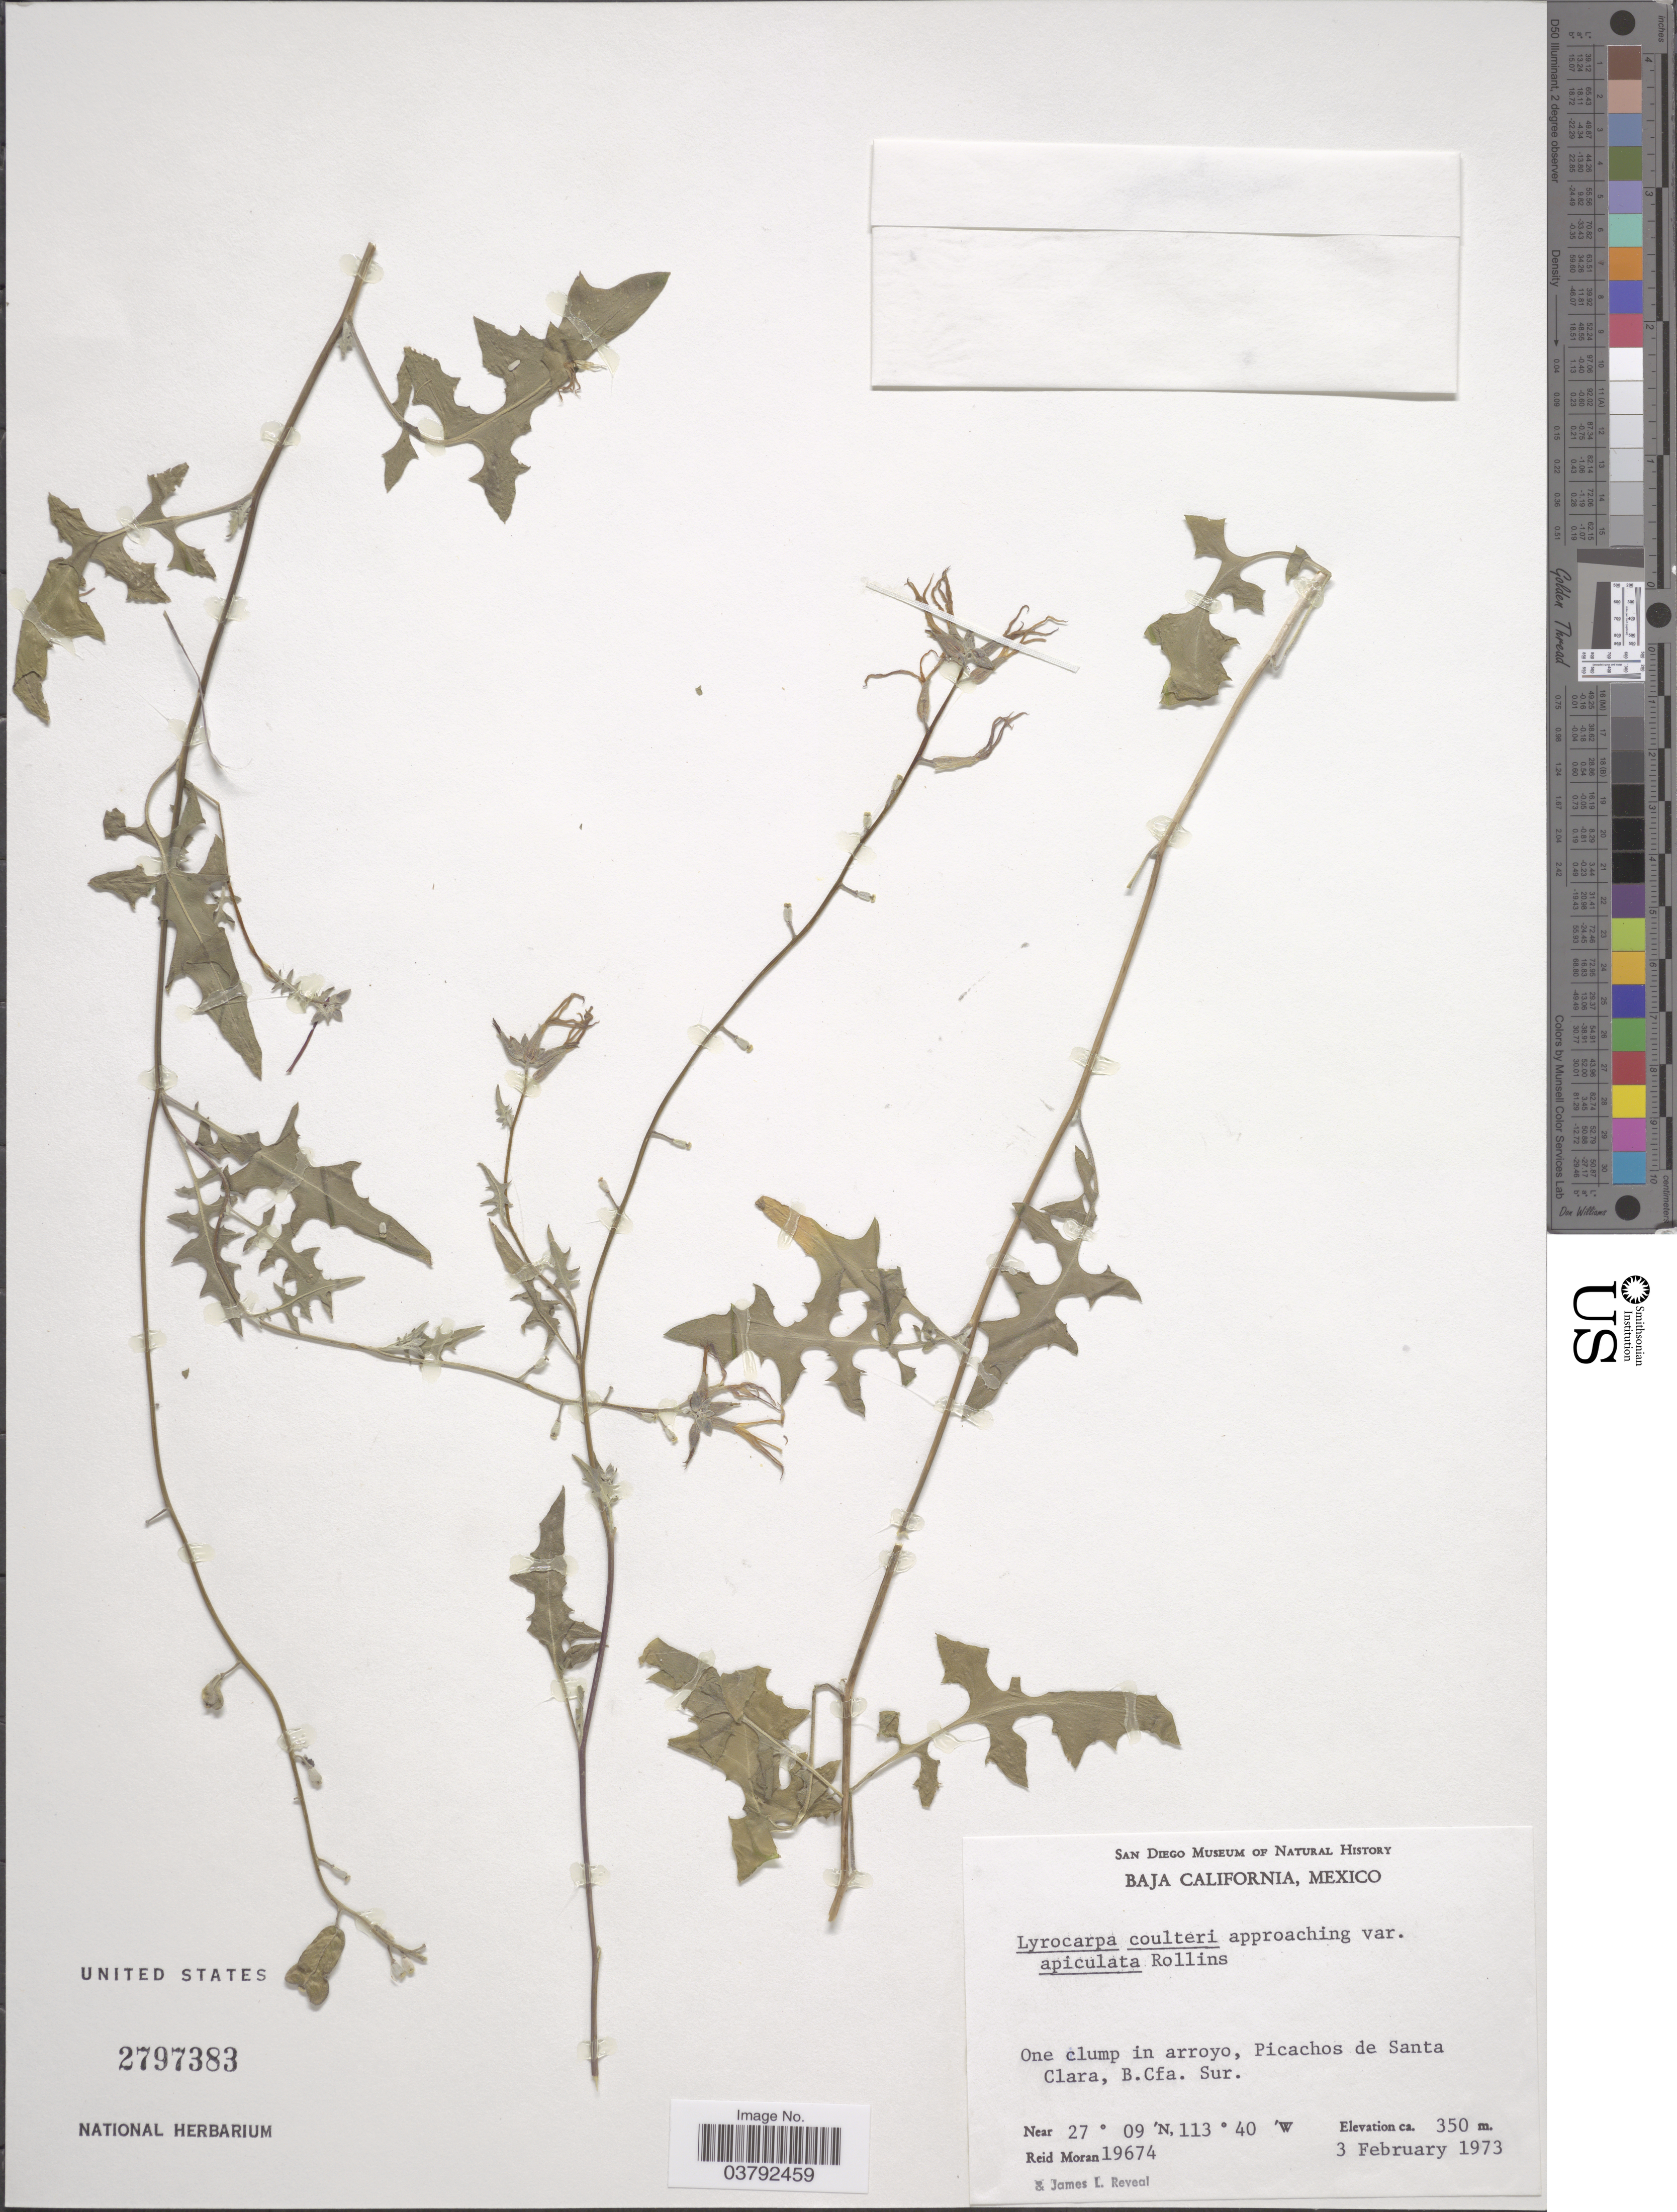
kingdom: Plantae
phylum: Tracheophyta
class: Magnoliopsida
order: Brassicales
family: Brassicaceae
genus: Lyrocarpa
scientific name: Lyrocarpa coulteri var. apiculata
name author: Rollins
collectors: R. V. Moran & J. L. Reveal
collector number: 19674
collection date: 1973-02-03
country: Mexico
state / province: Baja California Sur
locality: Picachos de Santa Clara, B. Cfa. Sur.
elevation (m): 350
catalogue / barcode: US 2797383